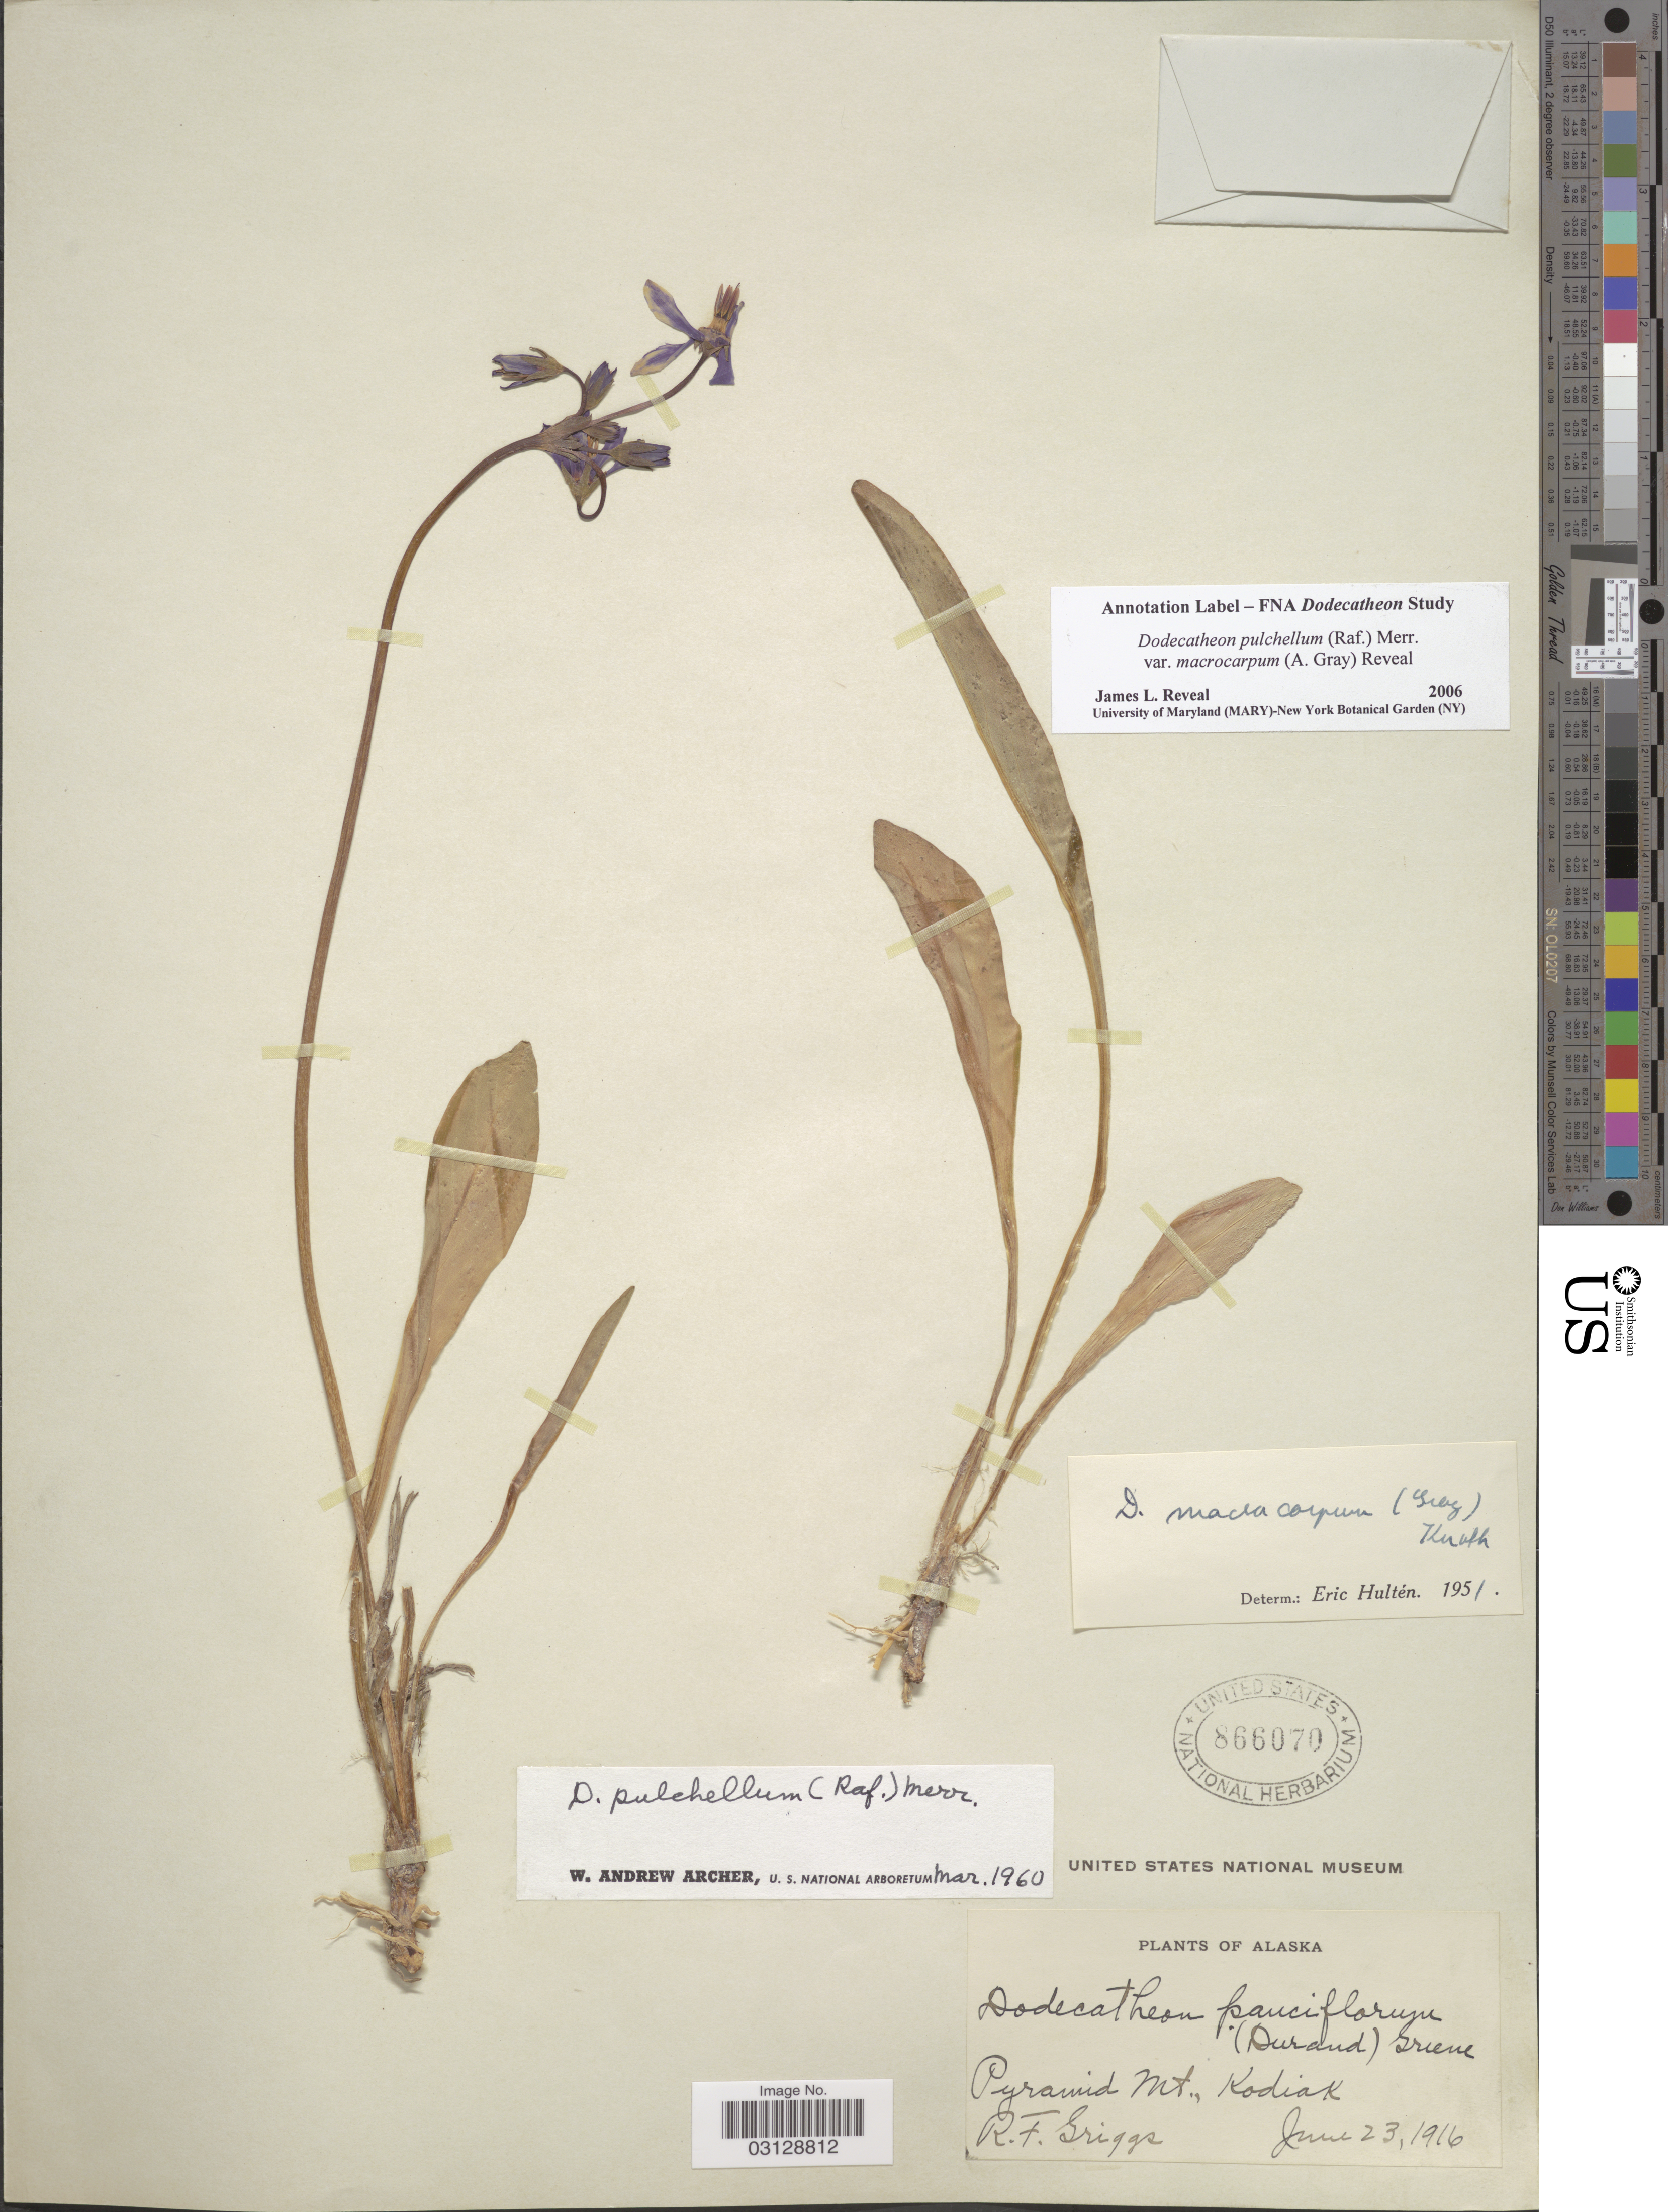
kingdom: Plantae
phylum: Tracheophyta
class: Magnoliopsida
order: Ericales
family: Primulaceae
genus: Dodecatheon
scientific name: Dodecatheon pulchellum var. macrocarpum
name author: (A. Gray) Reveal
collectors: R. F. Griggs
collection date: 1916-06-23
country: United States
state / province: Alaska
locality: Pyramid Mt., Kodiak.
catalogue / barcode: US 866070